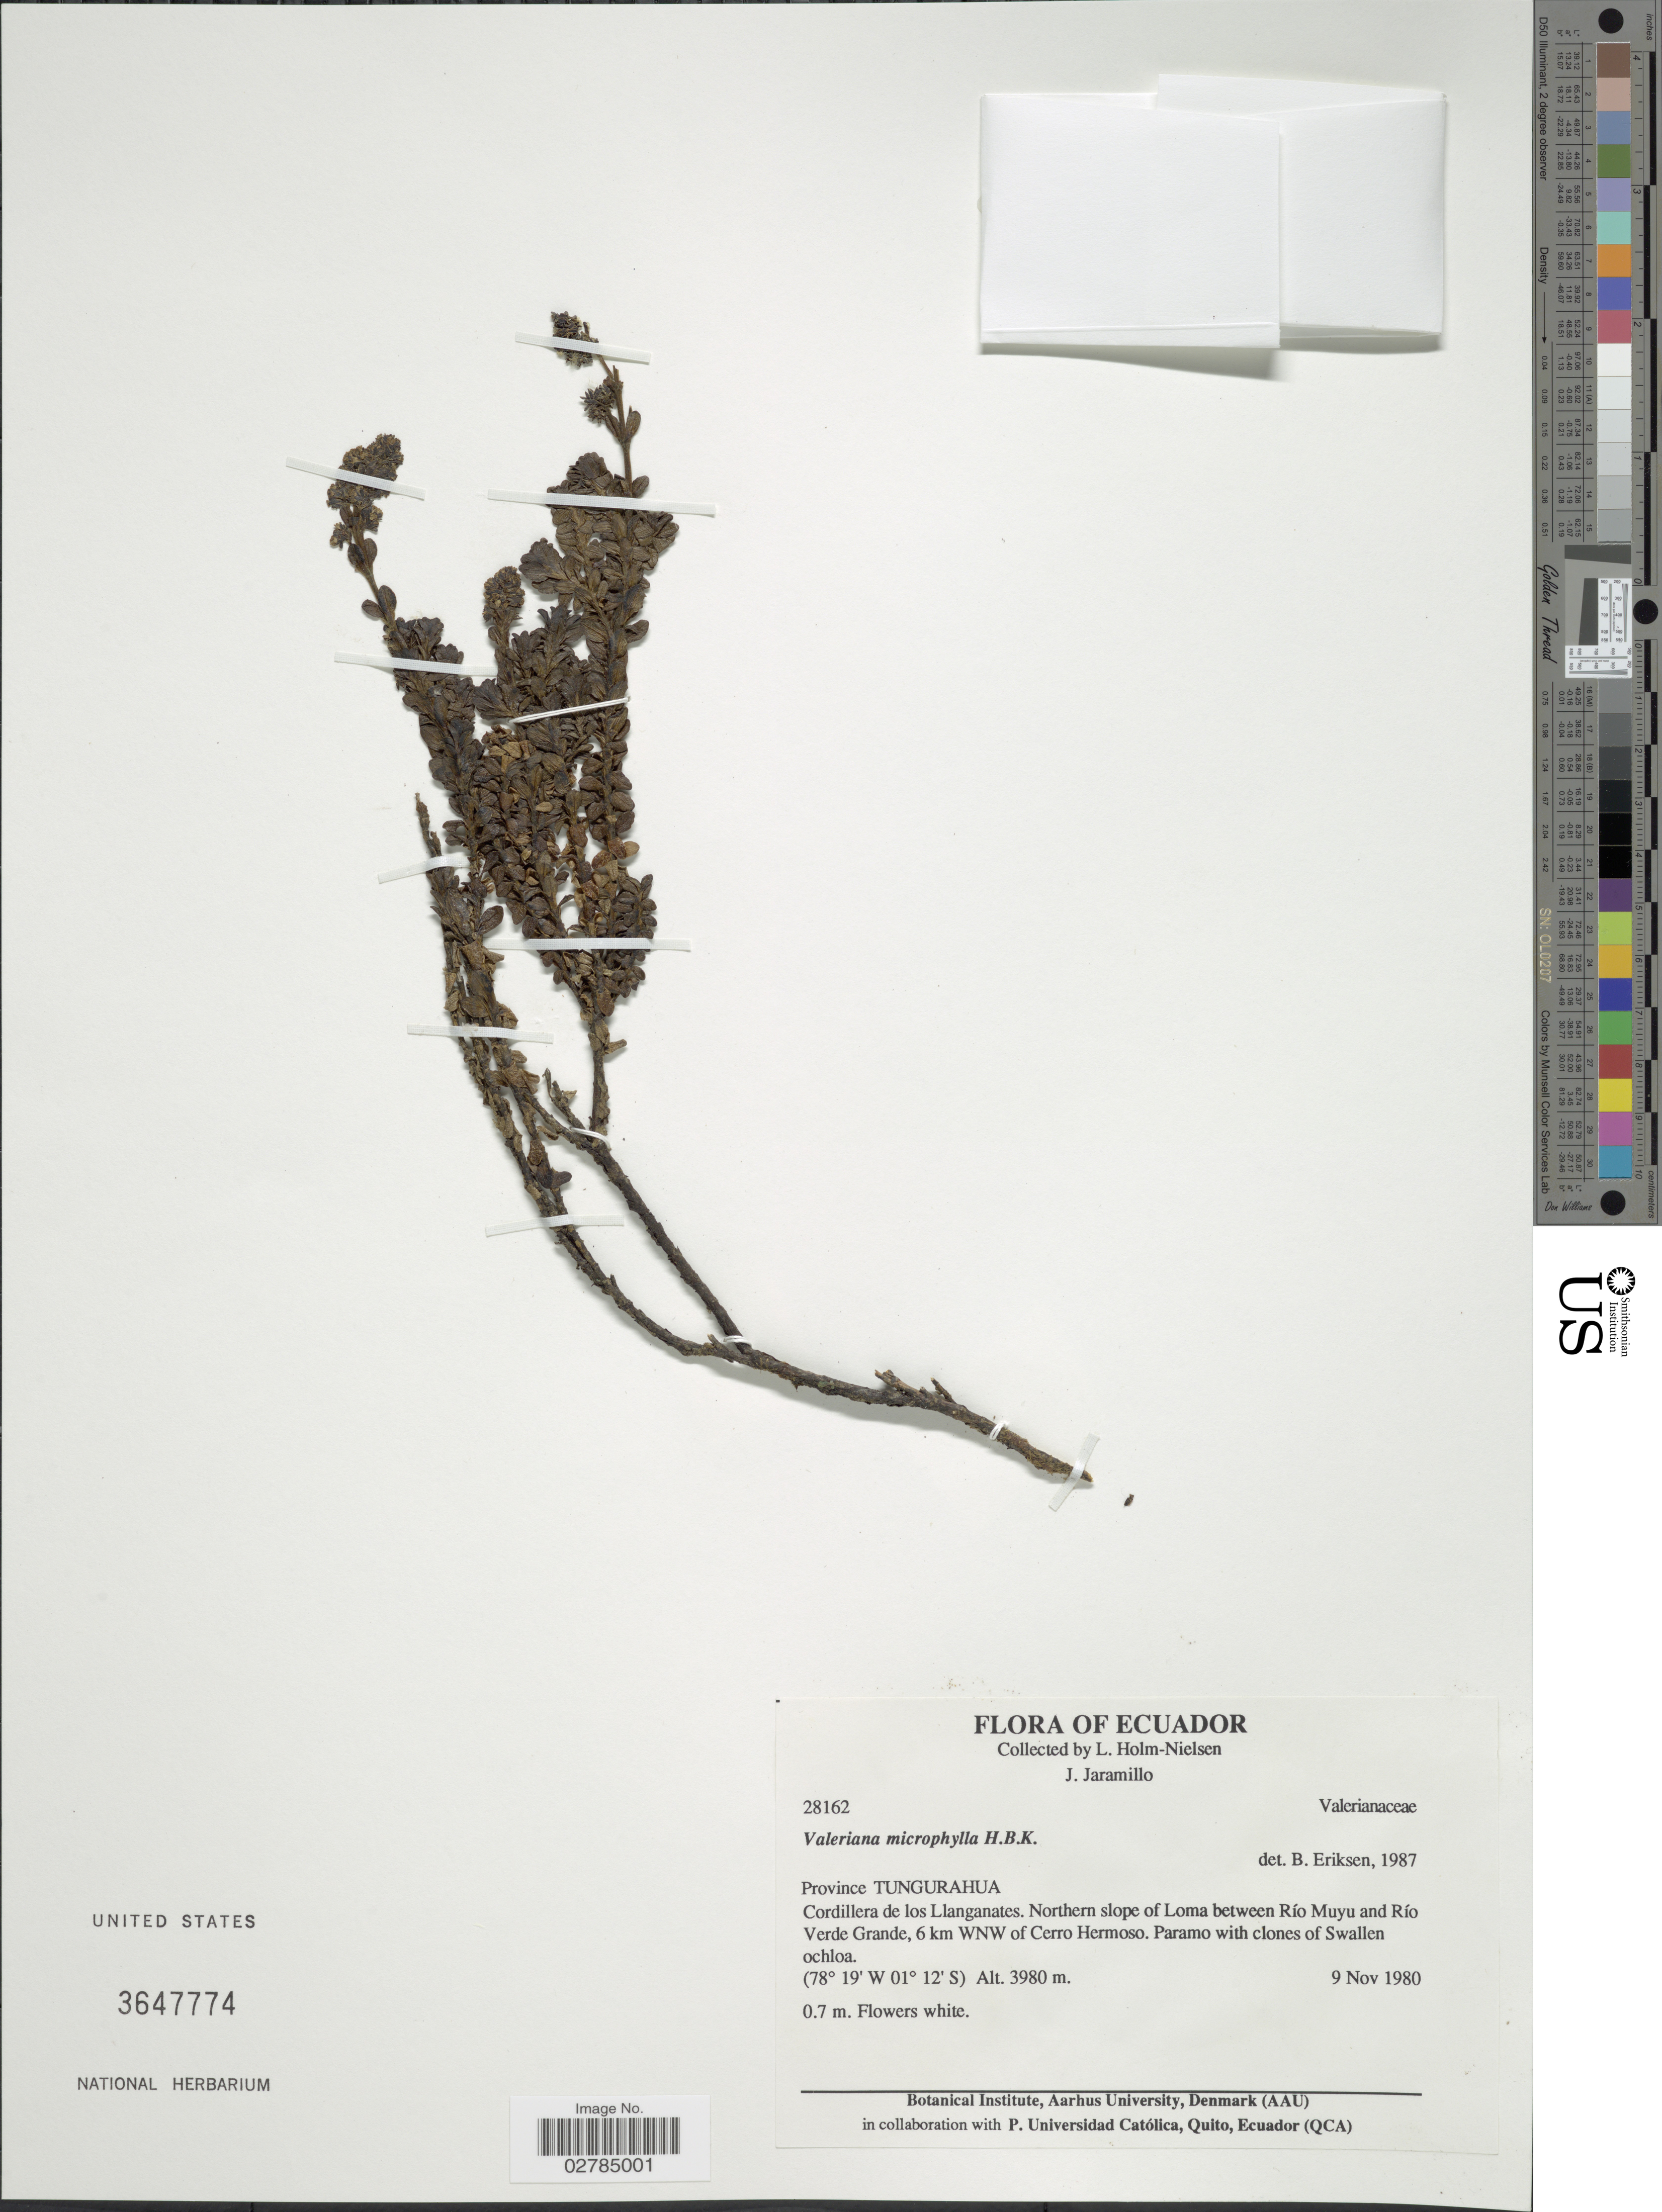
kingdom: Plantae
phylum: Tracheophyta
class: Magnoliopsida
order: Dipsacales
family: Caprifoliaceae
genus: Valeriana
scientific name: Valeriana microphylla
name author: Kunth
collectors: L. Holm-Nielsen & J. Jaramillo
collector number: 28162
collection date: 1980-11-09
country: Ecuador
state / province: Tungurahua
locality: Cordillera de los Llanganates, Northern slope of Loma between Río Muyu and Río Verde Grande, 6 km WNW of Cerro Hermoso.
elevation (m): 3980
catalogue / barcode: US 3647774